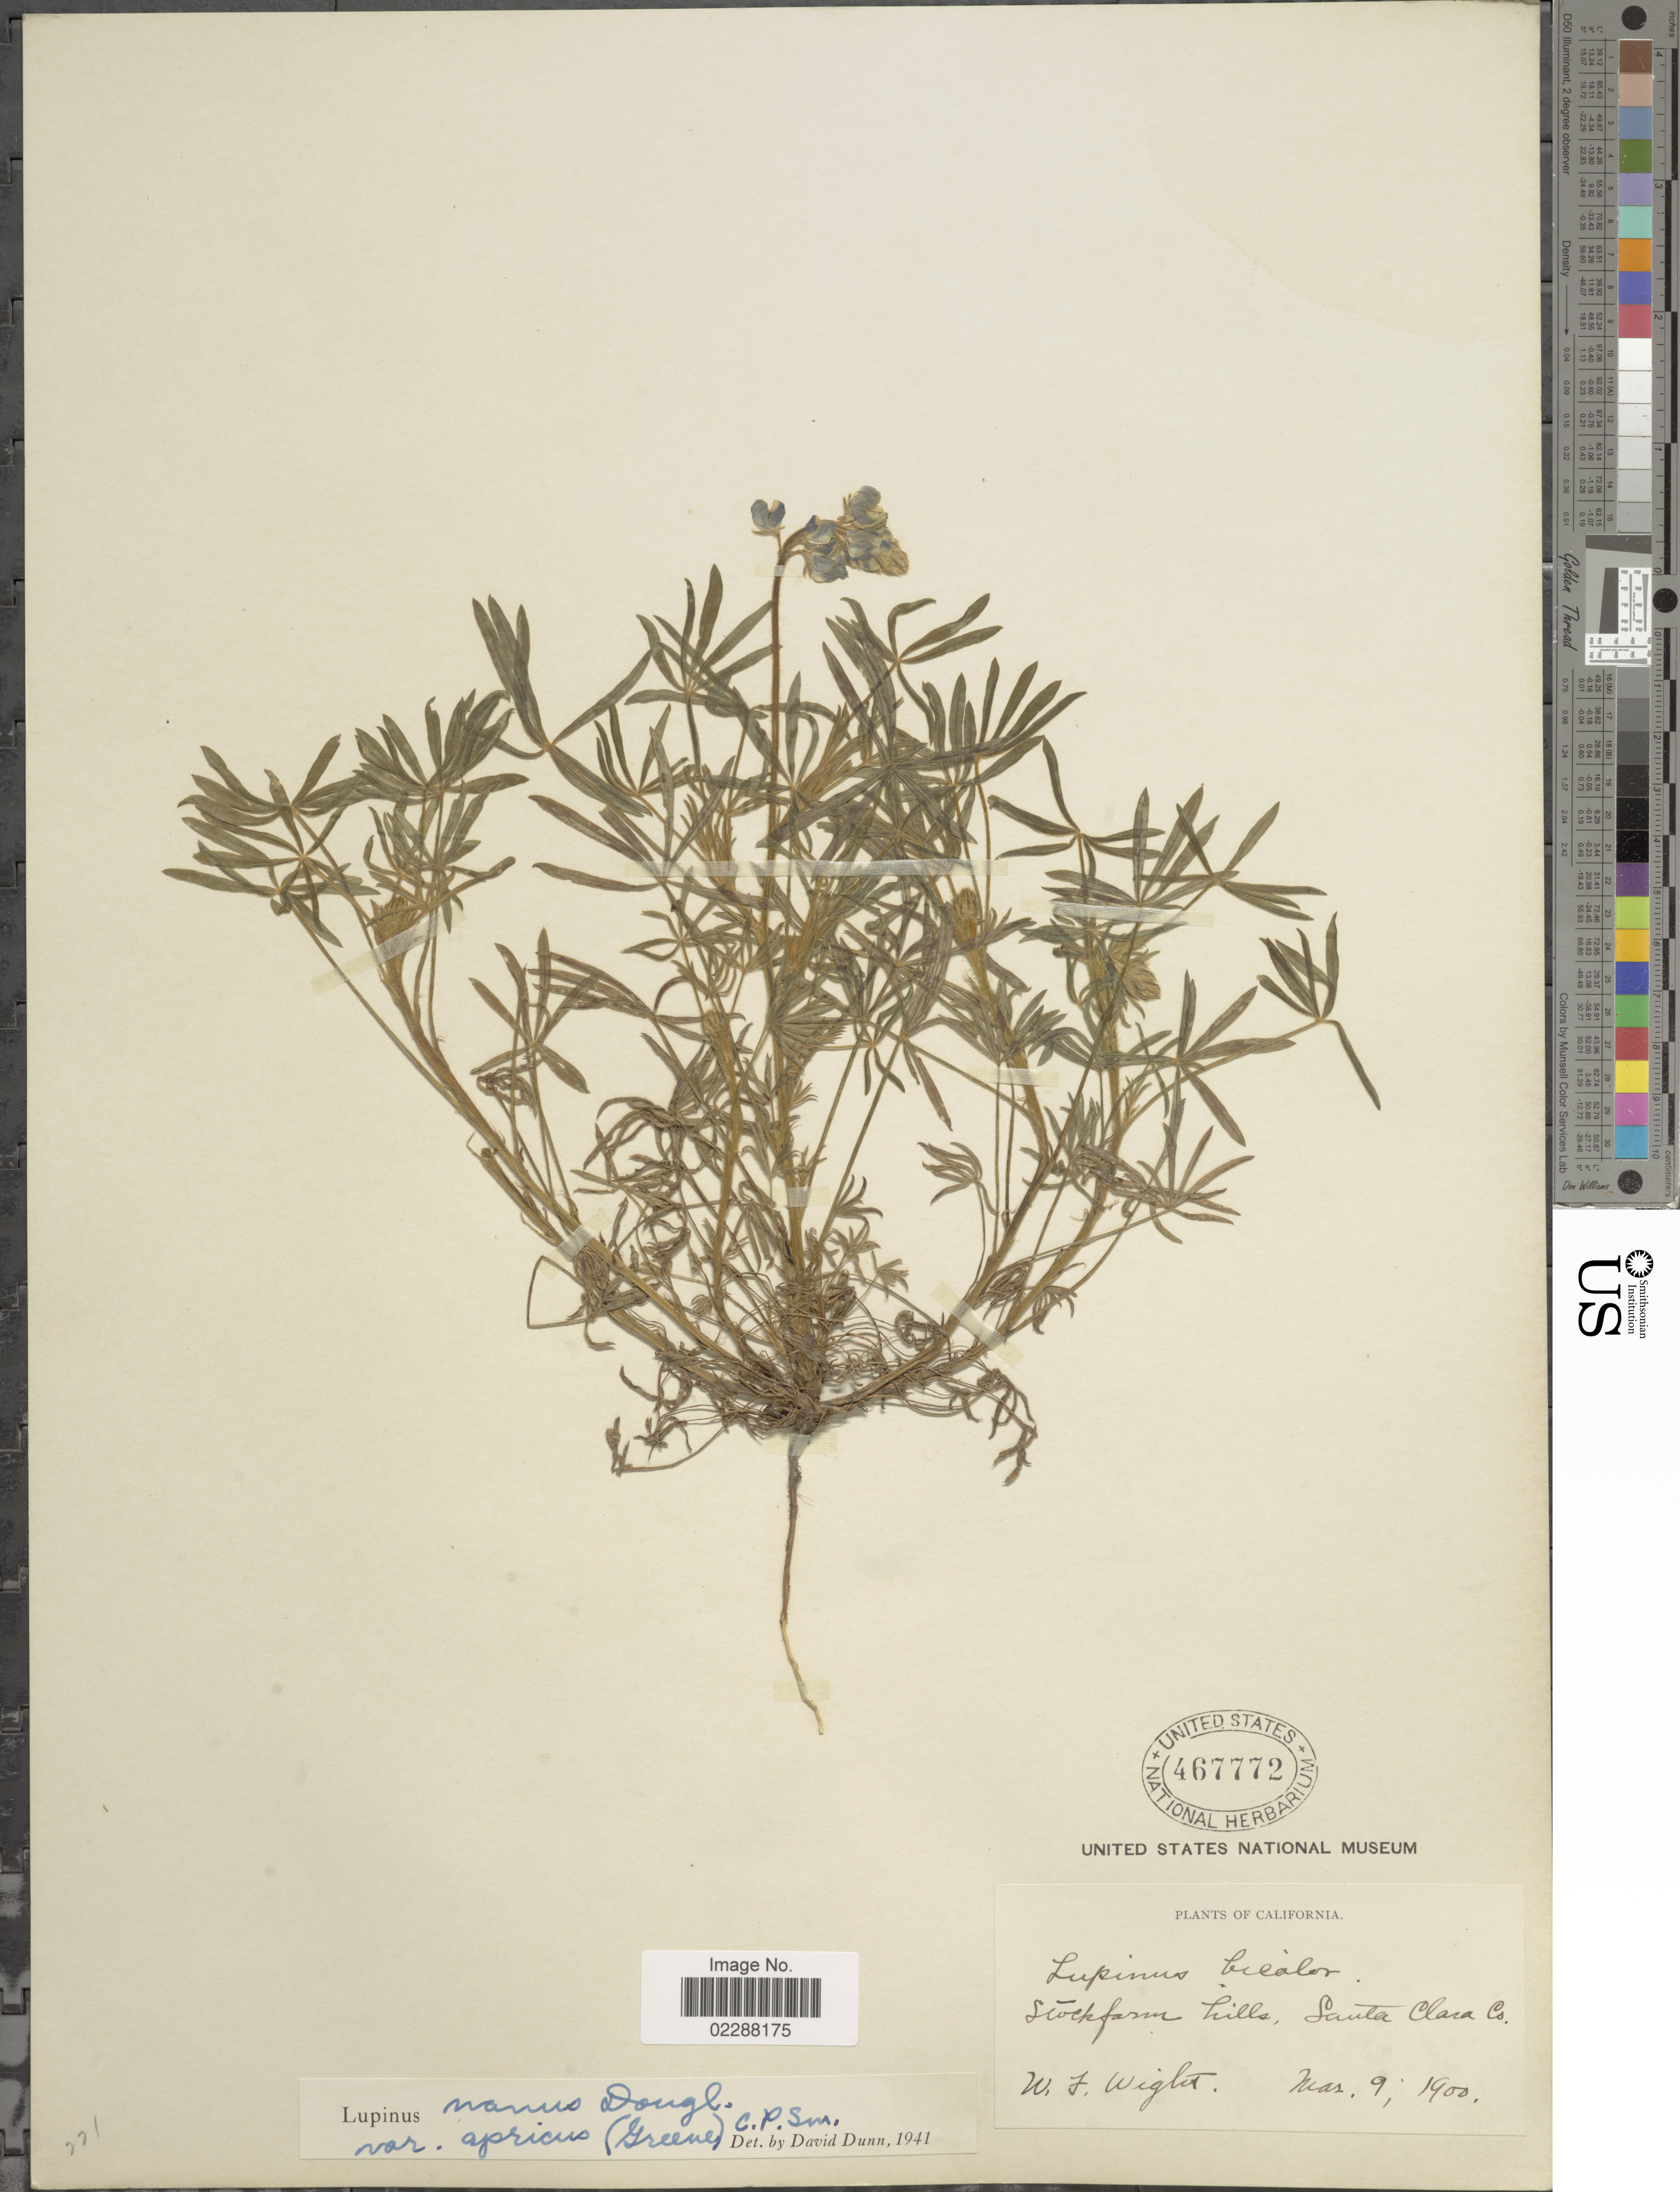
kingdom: Plantae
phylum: Tracheophyta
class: Magnoliopsida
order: Fabales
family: Fabaceae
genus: Lupinus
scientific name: Lupinus vallicola subsp. apricus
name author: (Greene) D.B. Dunn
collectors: W. Wight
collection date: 1900-03-09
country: United States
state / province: California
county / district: Santa Clara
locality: Stockfarm Hills, Santa Clara Co.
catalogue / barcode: US 467772